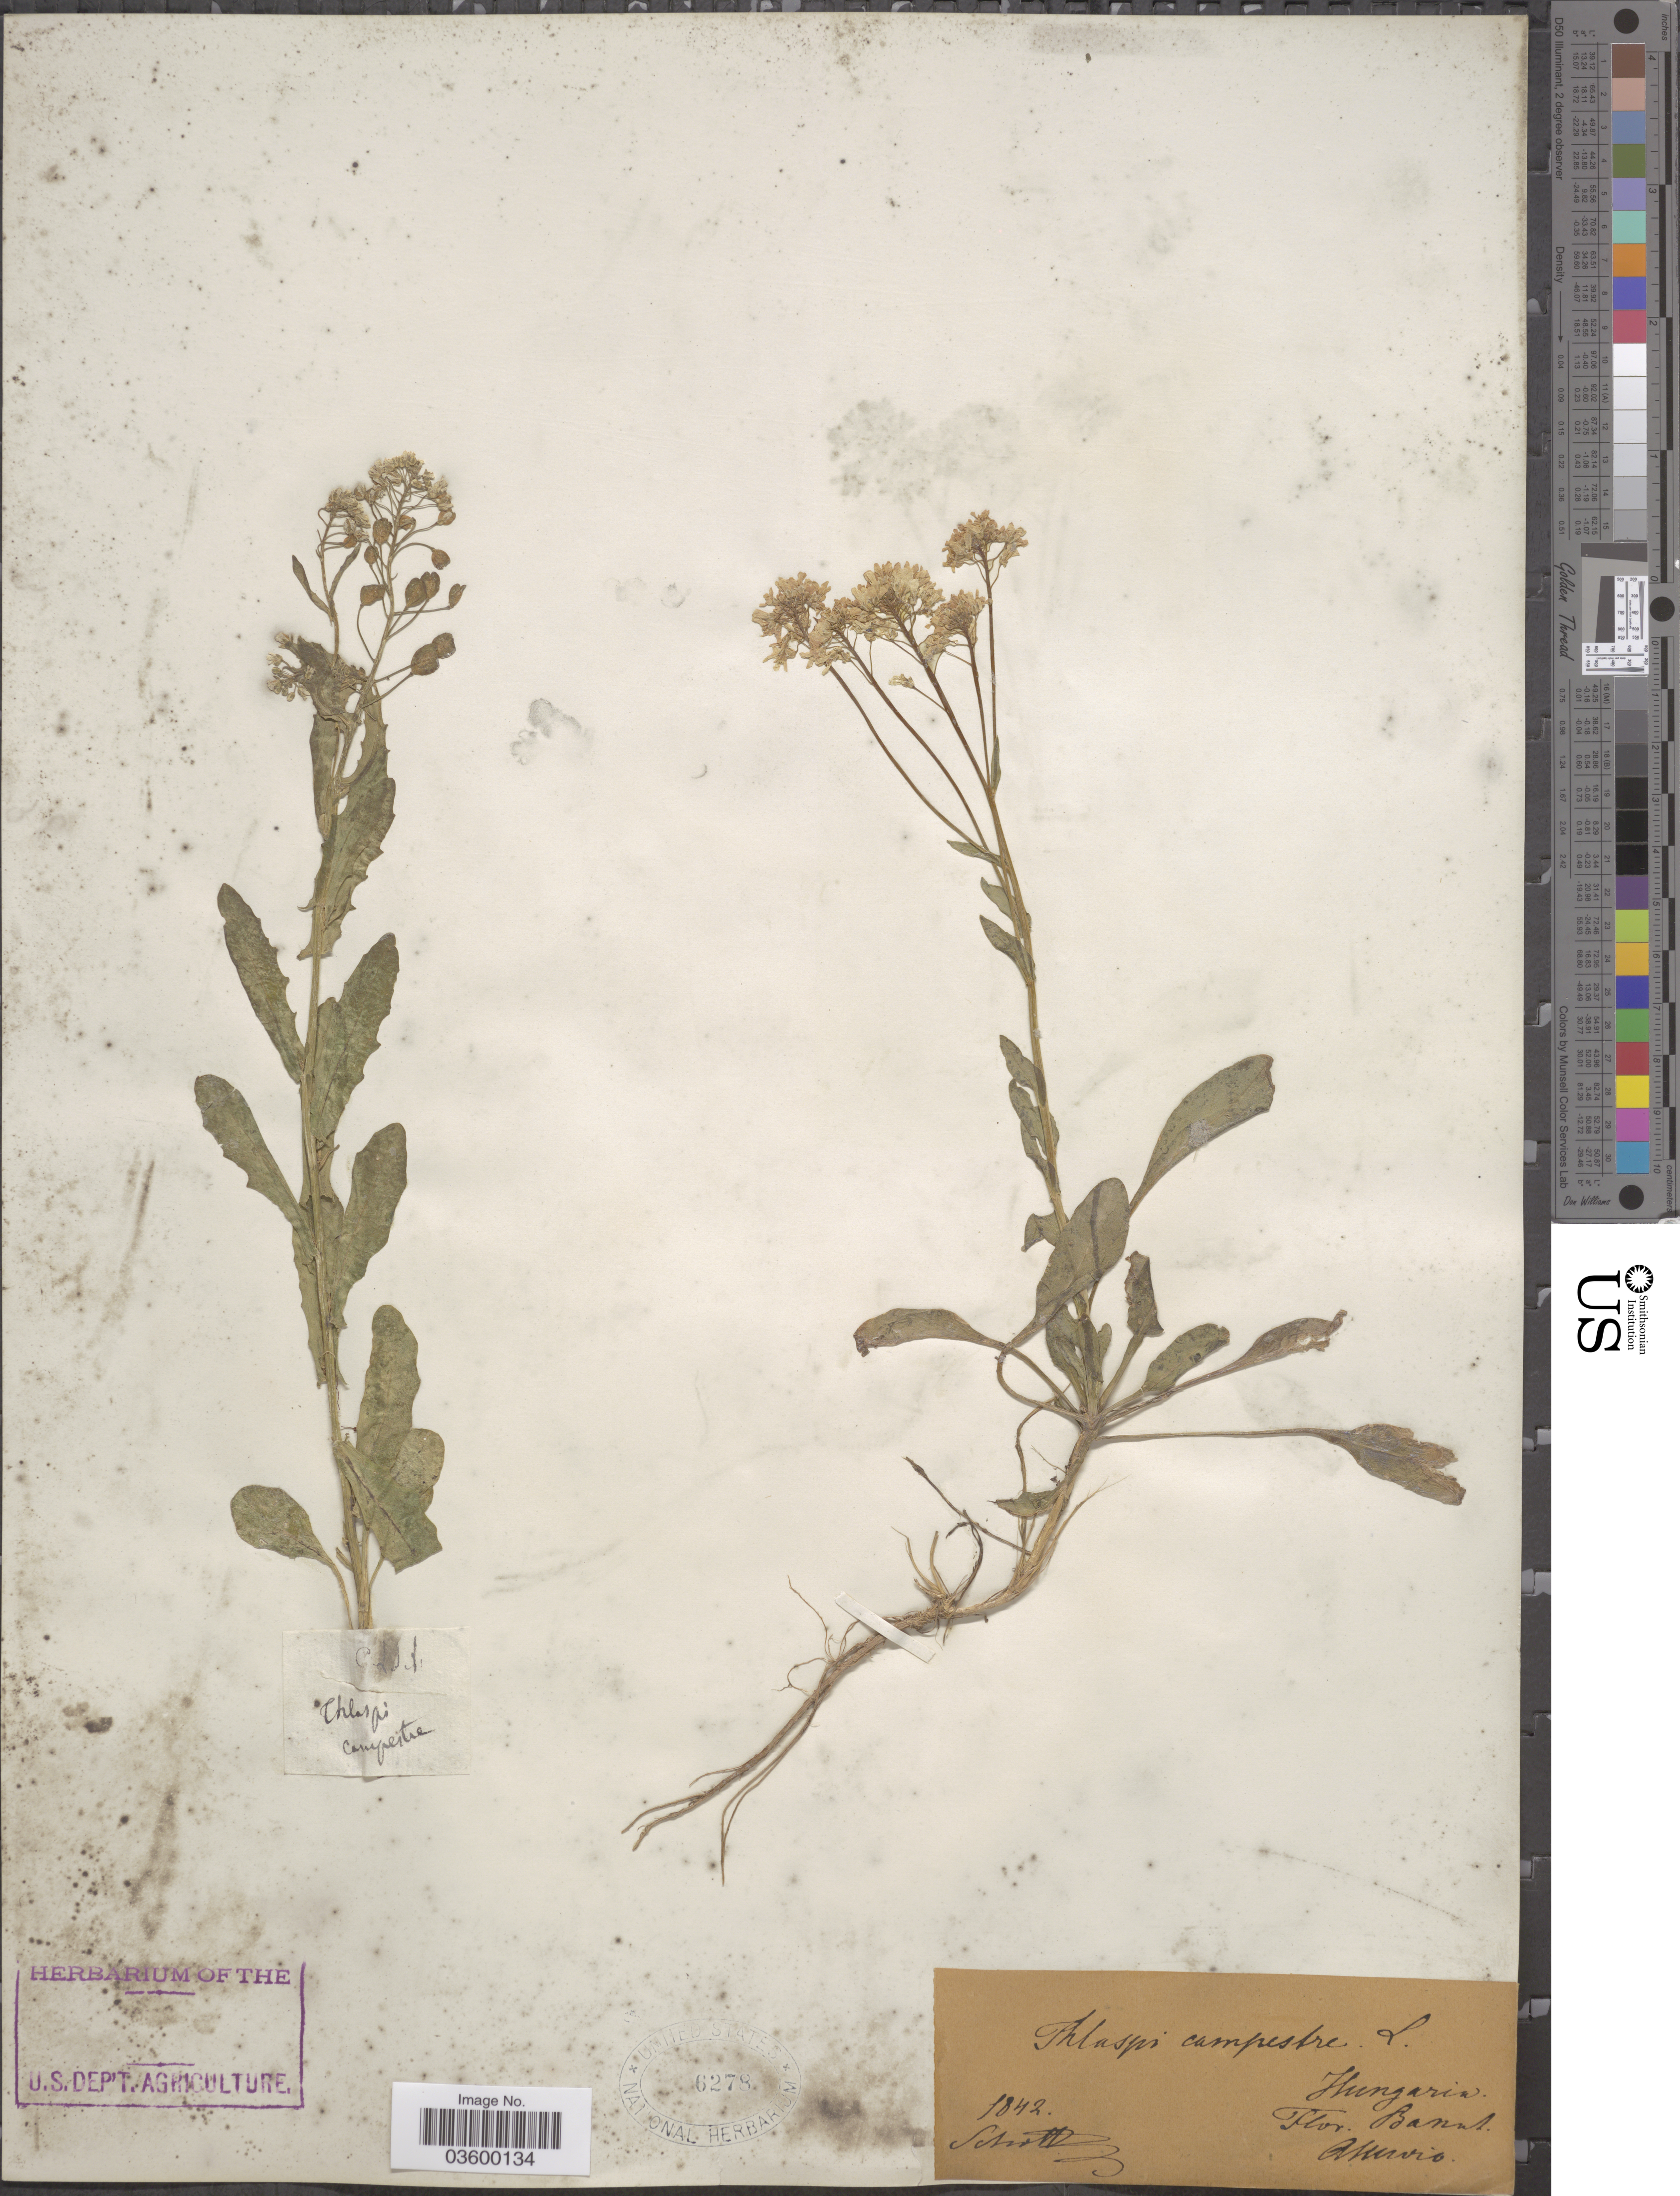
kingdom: Plantae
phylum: Tracheophyta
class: Magnoliopsida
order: Brassicales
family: Brassicaceae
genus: Lepidium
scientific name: Lepidium campestre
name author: (L.) W.T. Aiton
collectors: Schott, --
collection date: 1842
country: Hungary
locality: Banat.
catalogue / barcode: US 6278